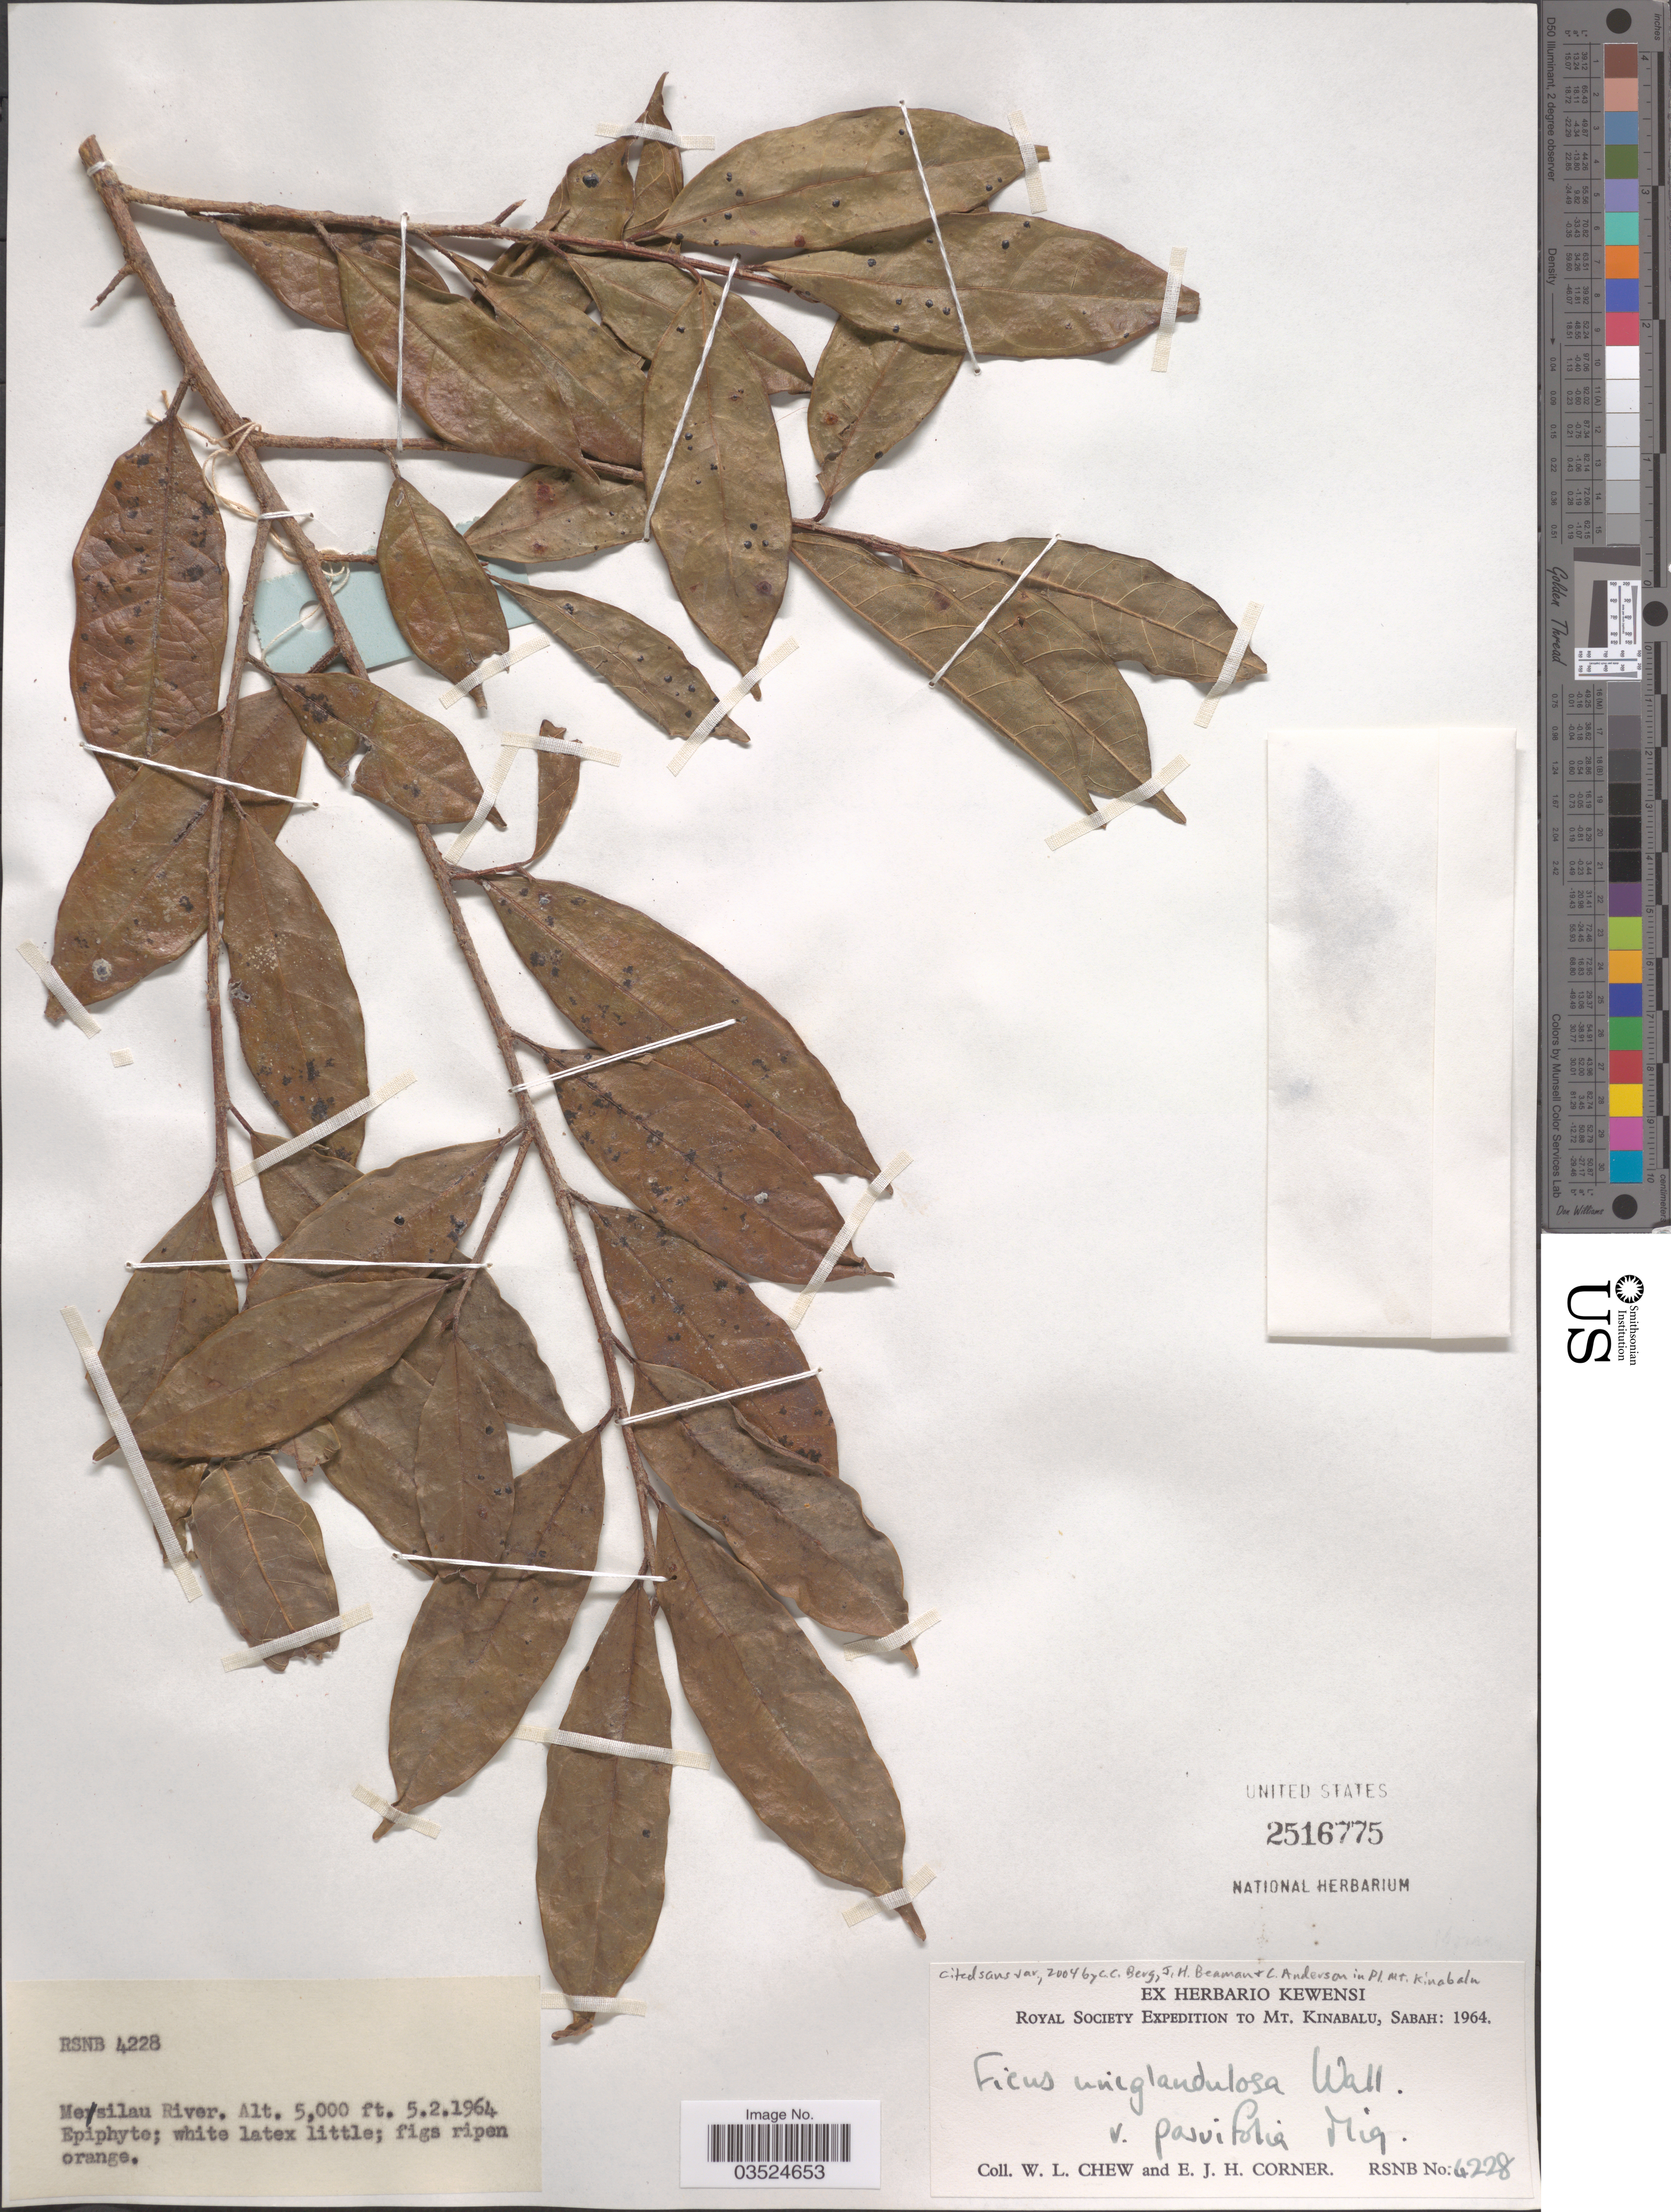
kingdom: Plantae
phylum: Tracheophyta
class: Magnoliopsida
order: Rosales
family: Moraceae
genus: Ficus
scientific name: Ficus uniglandulosa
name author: Wall.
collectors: W. Chew & E. Corner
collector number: RSNB 4228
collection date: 1964-02-05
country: Malaysia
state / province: Sabah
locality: Mesilau River. Mt. Kinabalu.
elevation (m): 1524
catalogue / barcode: US 2516775